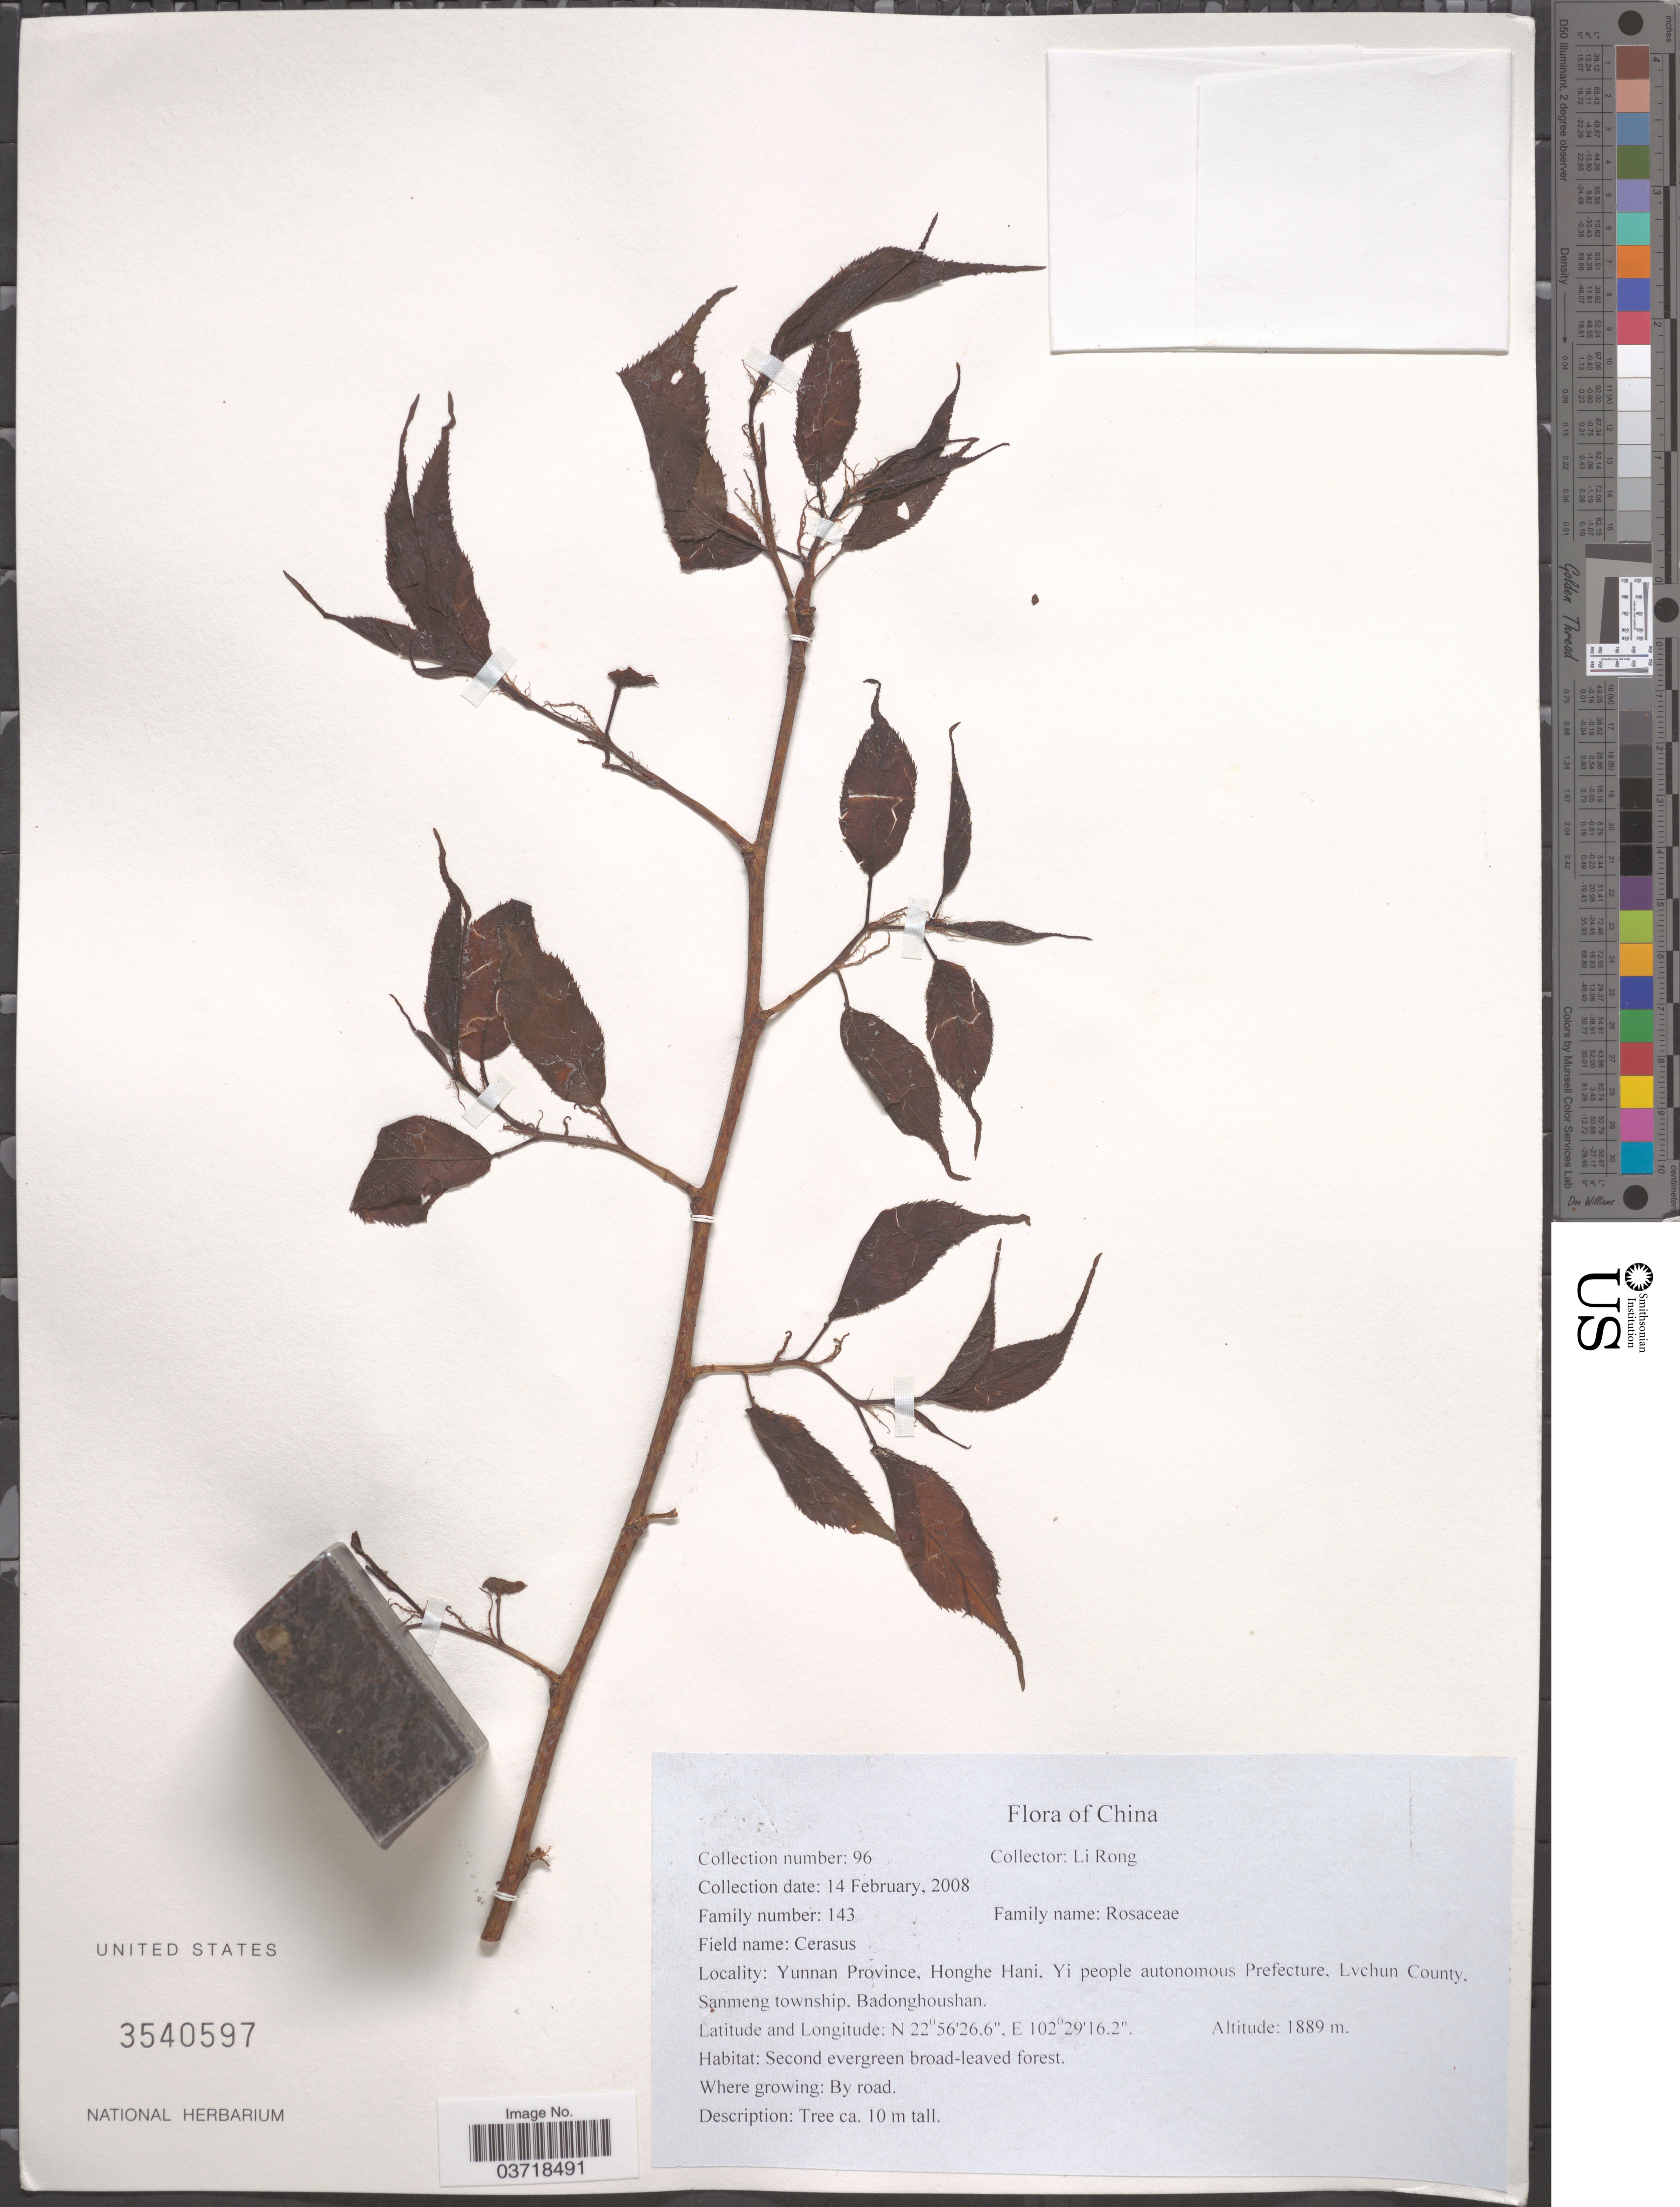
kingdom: Plantae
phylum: Tracheophyta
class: Magnoliopsida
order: Rosales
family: Rosaceae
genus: Prunus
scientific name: Prunus sp.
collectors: R. Li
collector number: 96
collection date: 2008-02-14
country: China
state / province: Yunnan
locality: Honghe Hani, Yi people autonomous Prefecture, Lvchun County. Sanmeng township. Badonghoushan.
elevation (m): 1889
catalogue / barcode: US 3540597